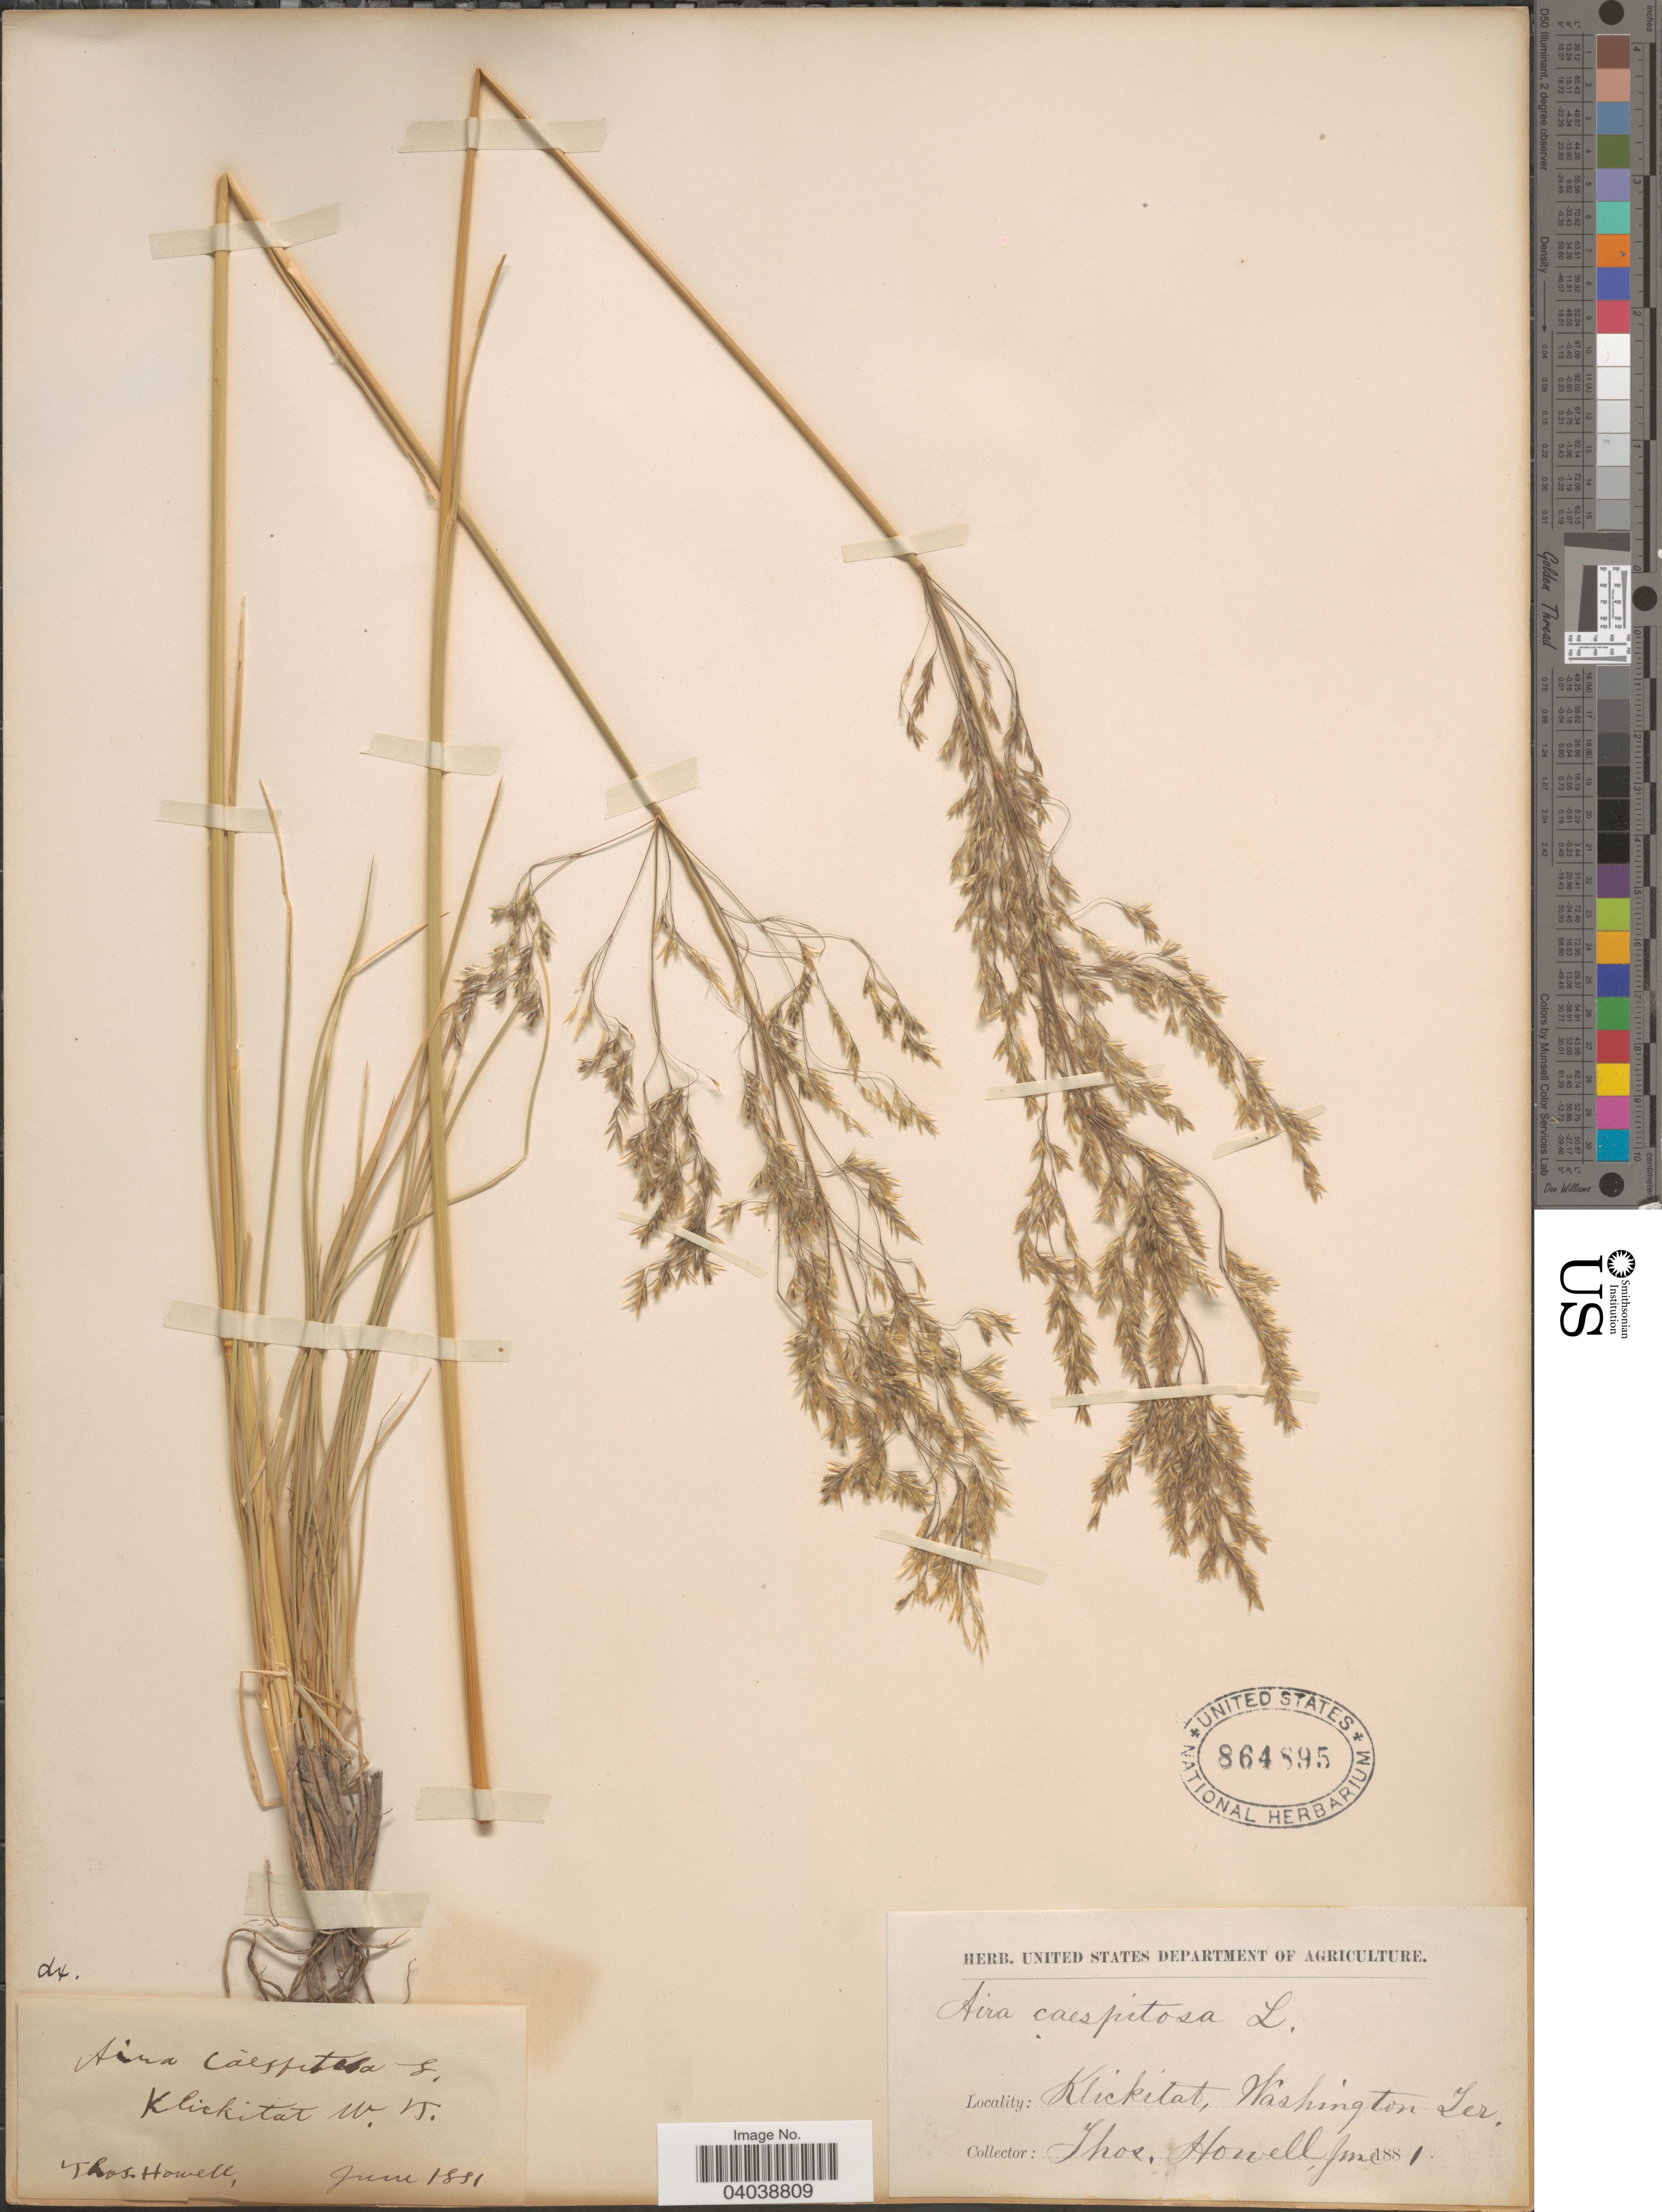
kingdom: Plantae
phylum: Tracheophyta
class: Liliopsida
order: Poales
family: Poaceae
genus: Deschampsia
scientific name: Deschampsia cespitosa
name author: (L.) P. Beauv.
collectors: T. Howell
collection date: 1881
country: United States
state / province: Washington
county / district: Klickitat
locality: Klickitat.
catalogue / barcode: US 864895